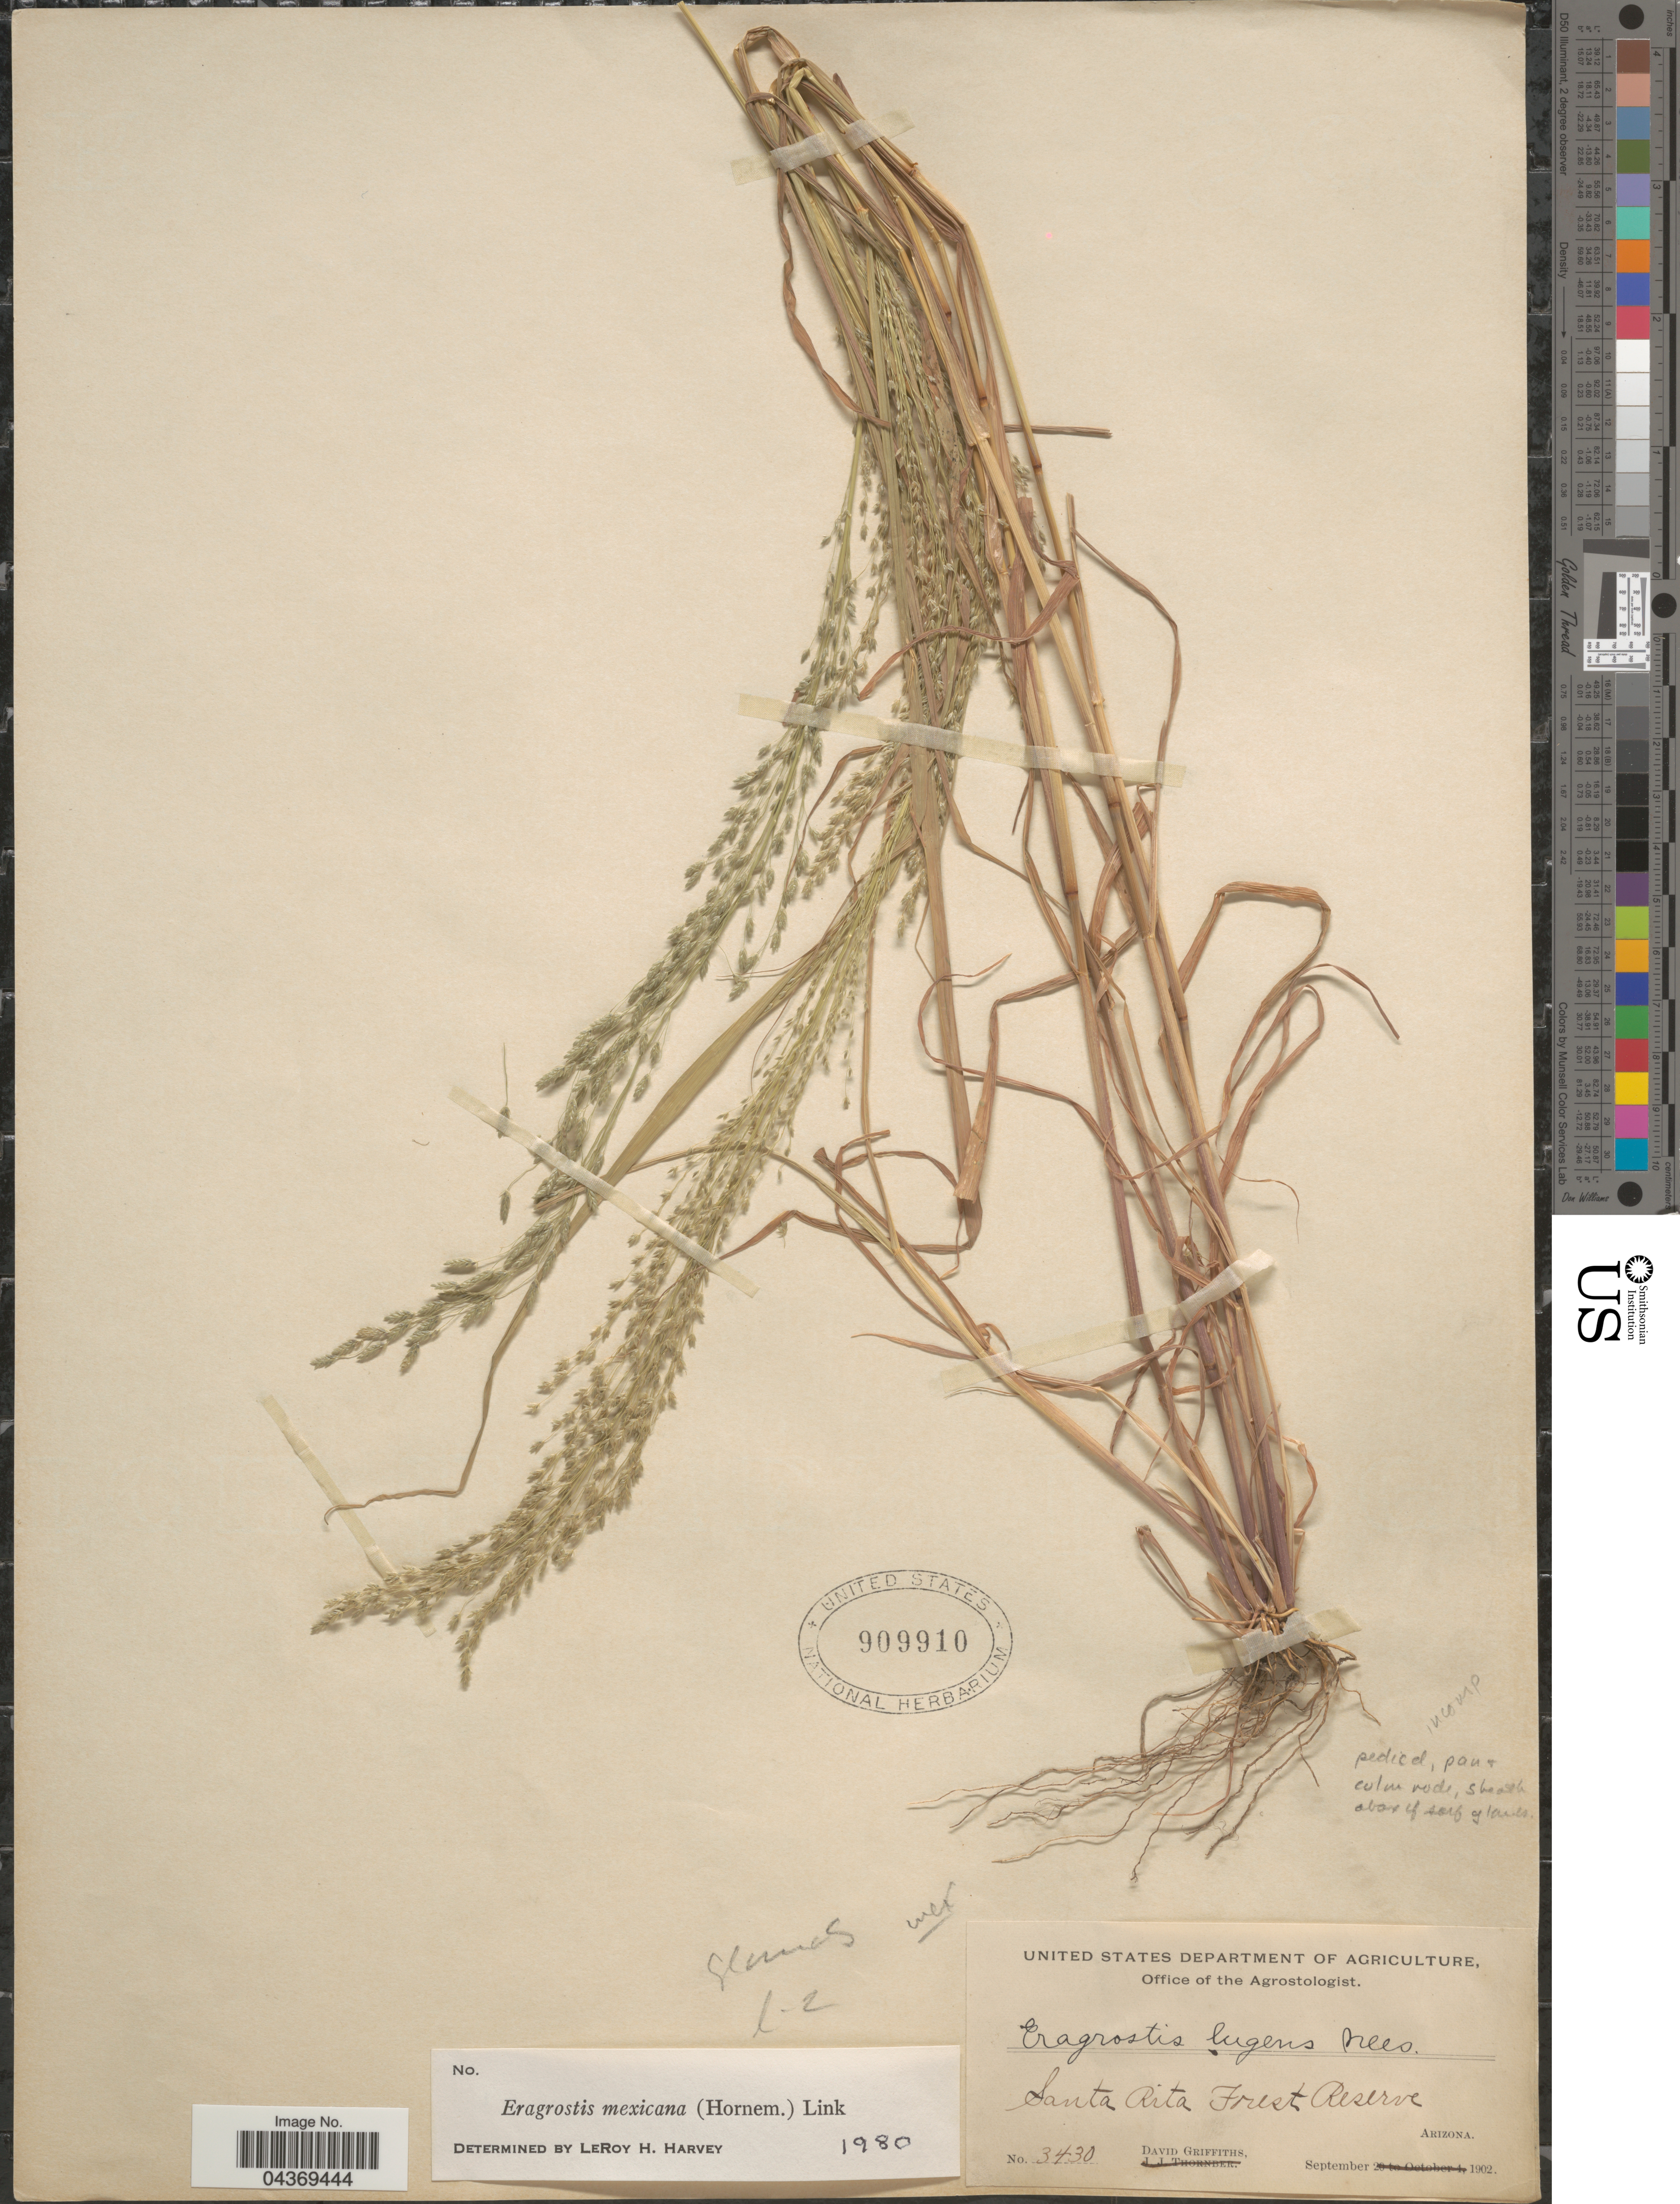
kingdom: Plantae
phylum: Tracheophyta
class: Liliopsida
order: Poales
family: Poaceae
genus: Eragrostis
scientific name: Eragrostis mexicana subsp. mexicana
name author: (Hornem.) Link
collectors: D. Griffiths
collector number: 3430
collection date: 1902-09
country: United States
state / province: Arizona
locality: Santa Rita Forest Reserve.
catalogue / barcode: US 909910